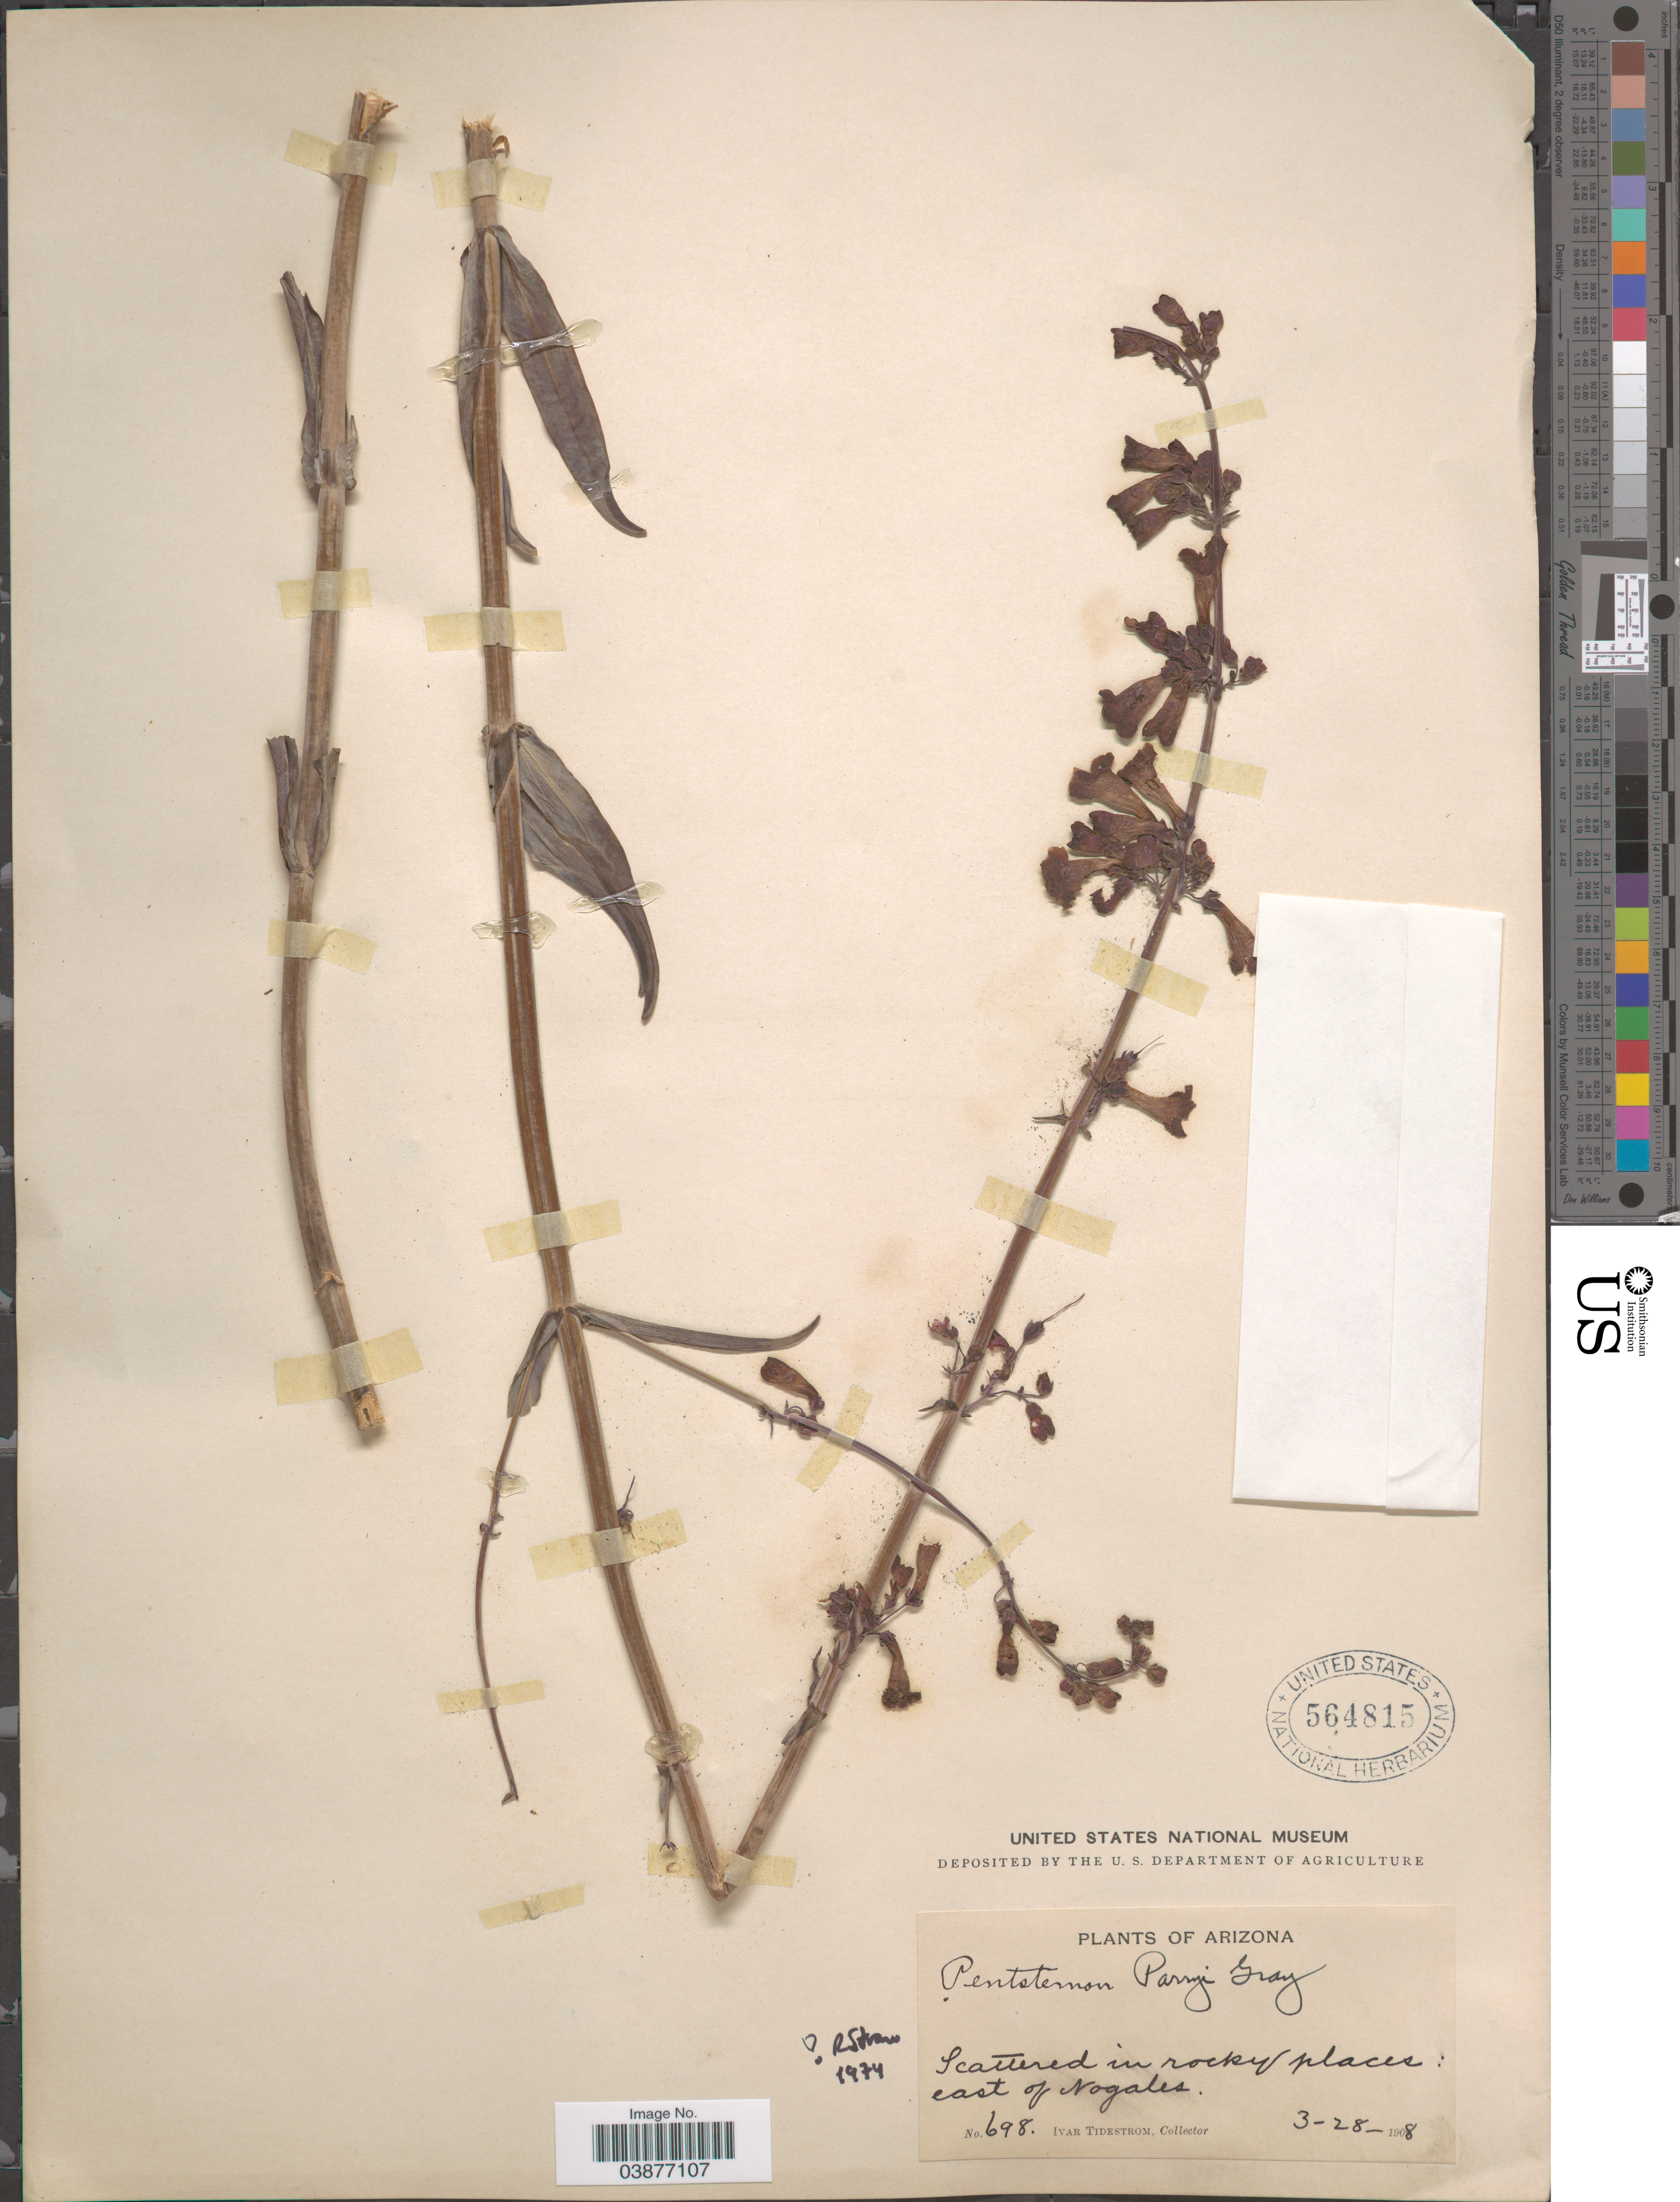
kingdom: Plantae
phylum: Tracheophyta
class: Magnoliopsida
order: Lamiales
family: Plantaginaceae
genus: Penstemon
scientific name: Penstemon parryi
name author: A. Gray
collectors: I. F. Tidestrom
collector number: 698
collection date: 1908-03-28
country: United States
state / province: Arizona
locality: East of Nogales.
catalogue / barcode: US 564815